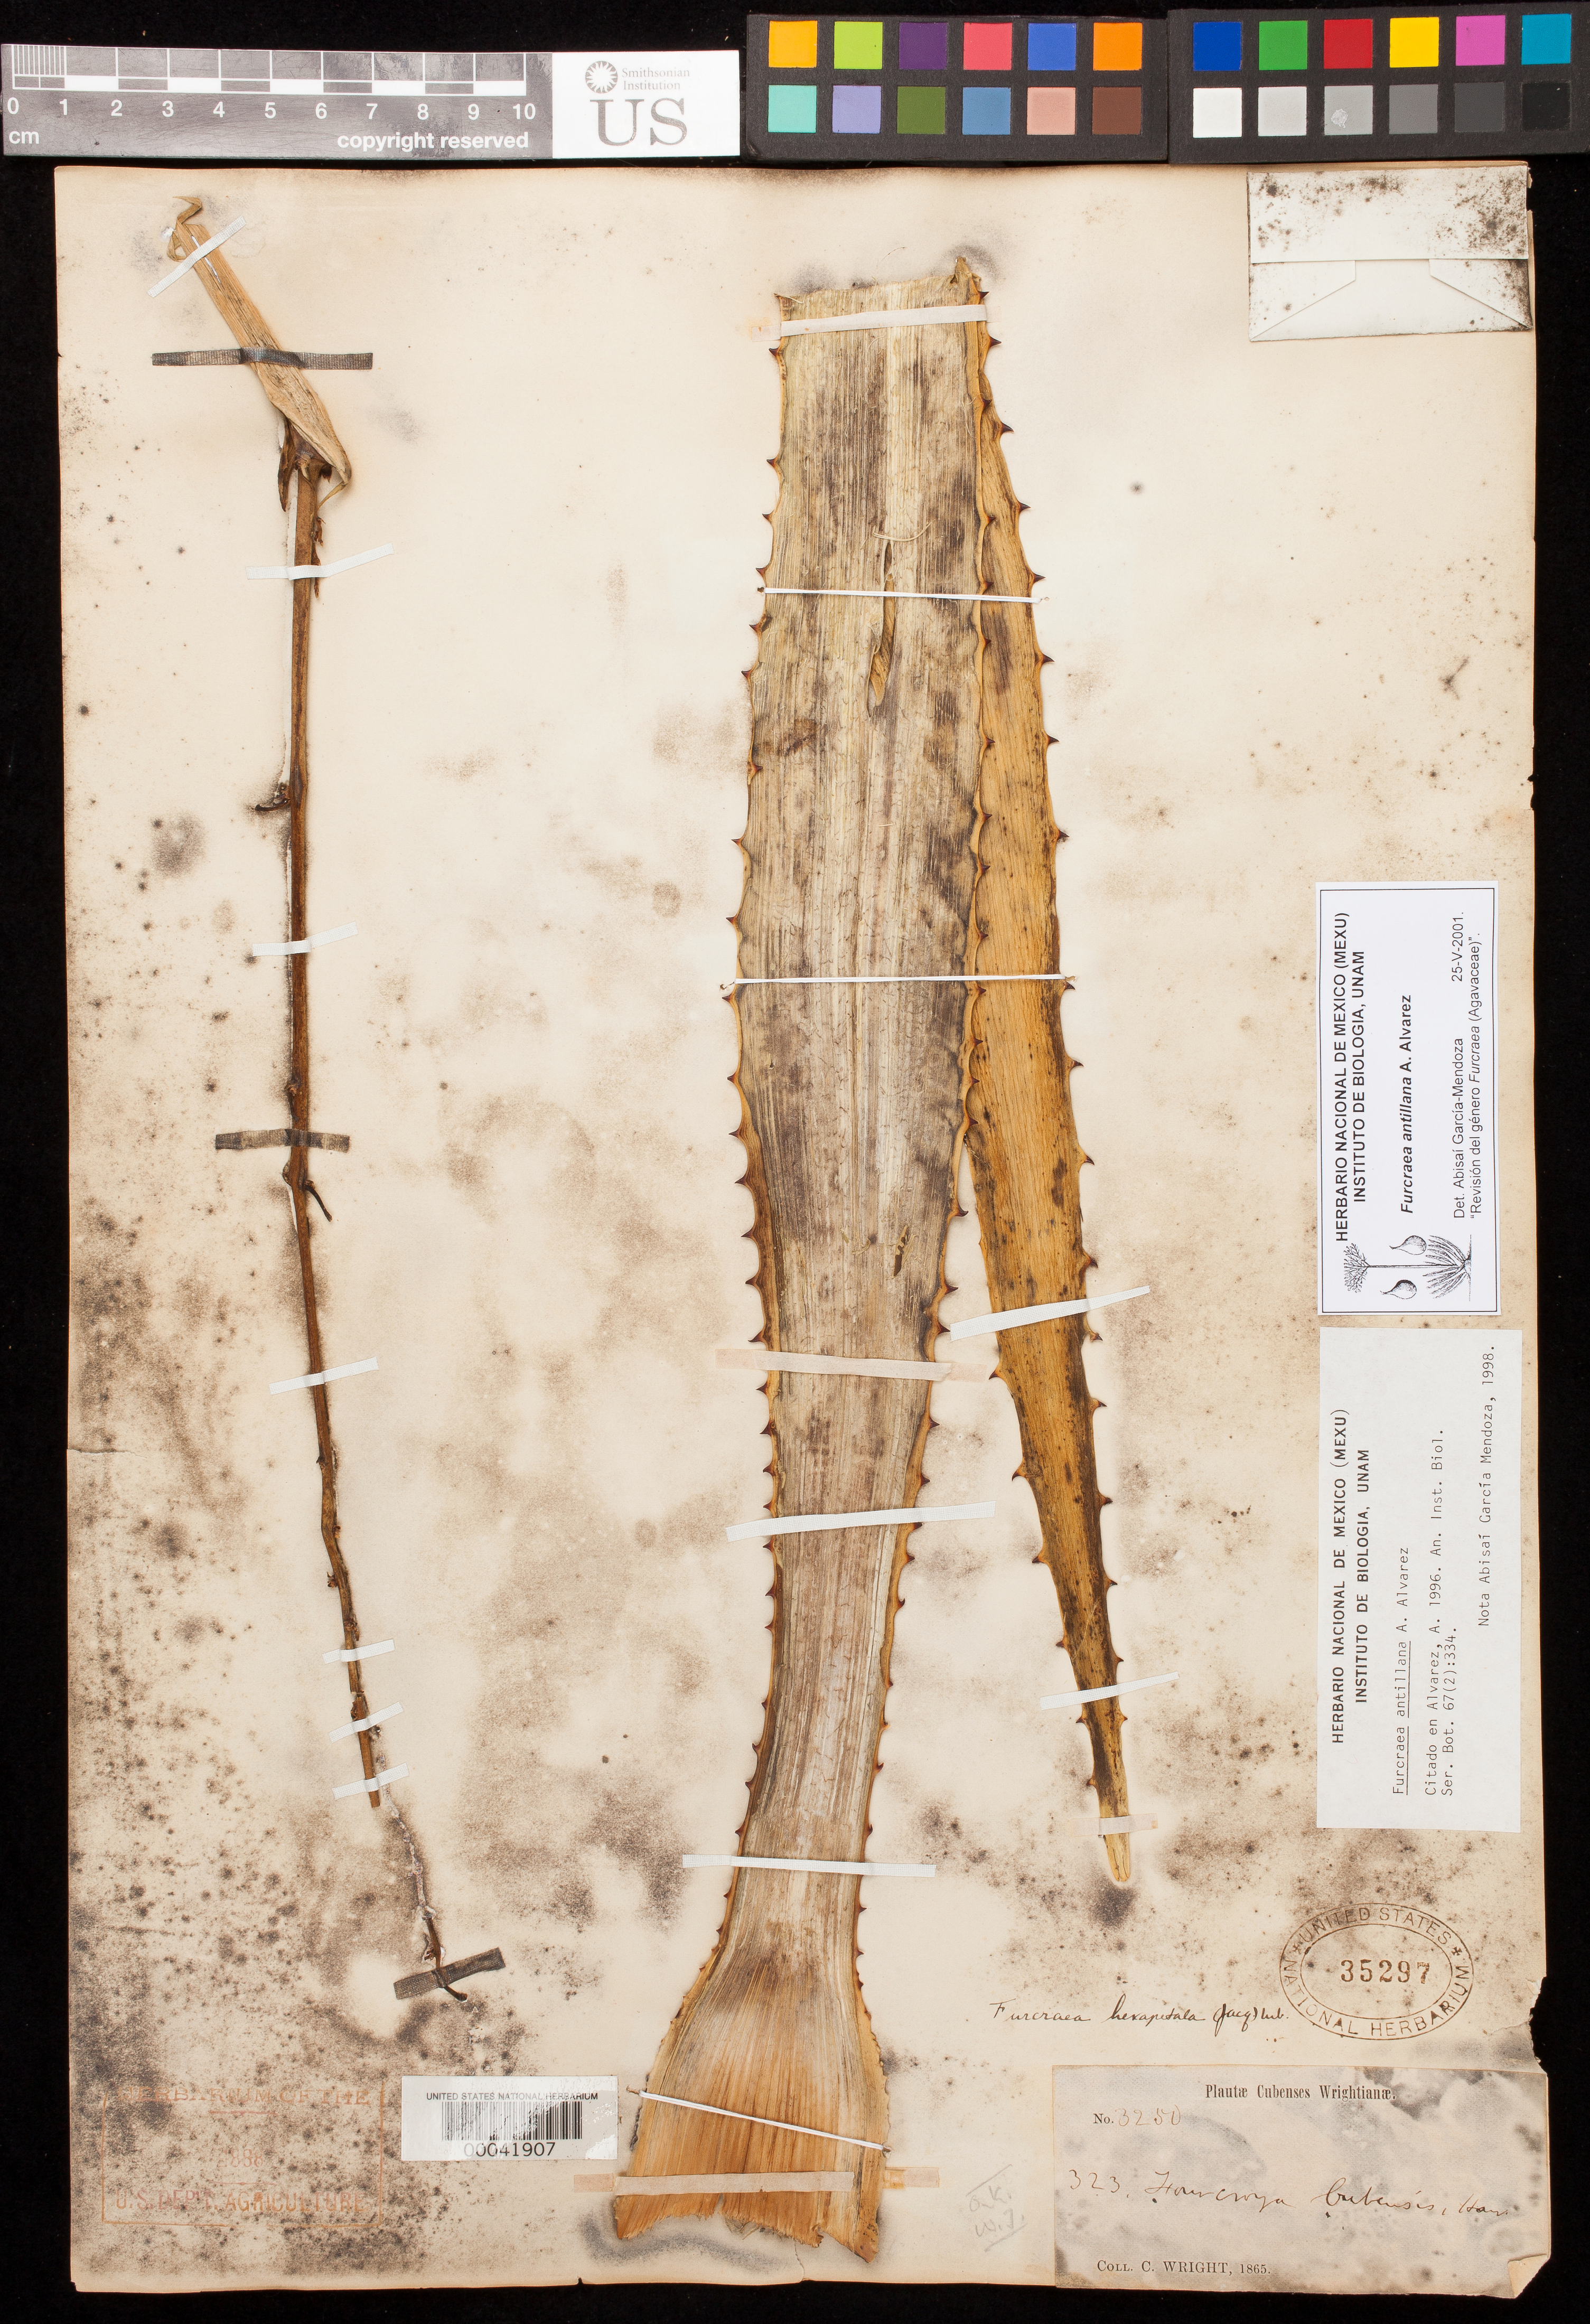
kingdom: Plantae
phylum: Tracheophyta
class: Liliopsida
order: Asparagales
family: Asparagaceae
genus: Furcraea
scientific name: Furcraea antillana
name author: A. Alvarez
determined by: García-Mendoza, A.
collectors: C. Wright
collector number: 323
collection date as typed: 1865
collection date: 1865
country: Cuba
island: Greater Antilles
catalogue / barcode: US 35297